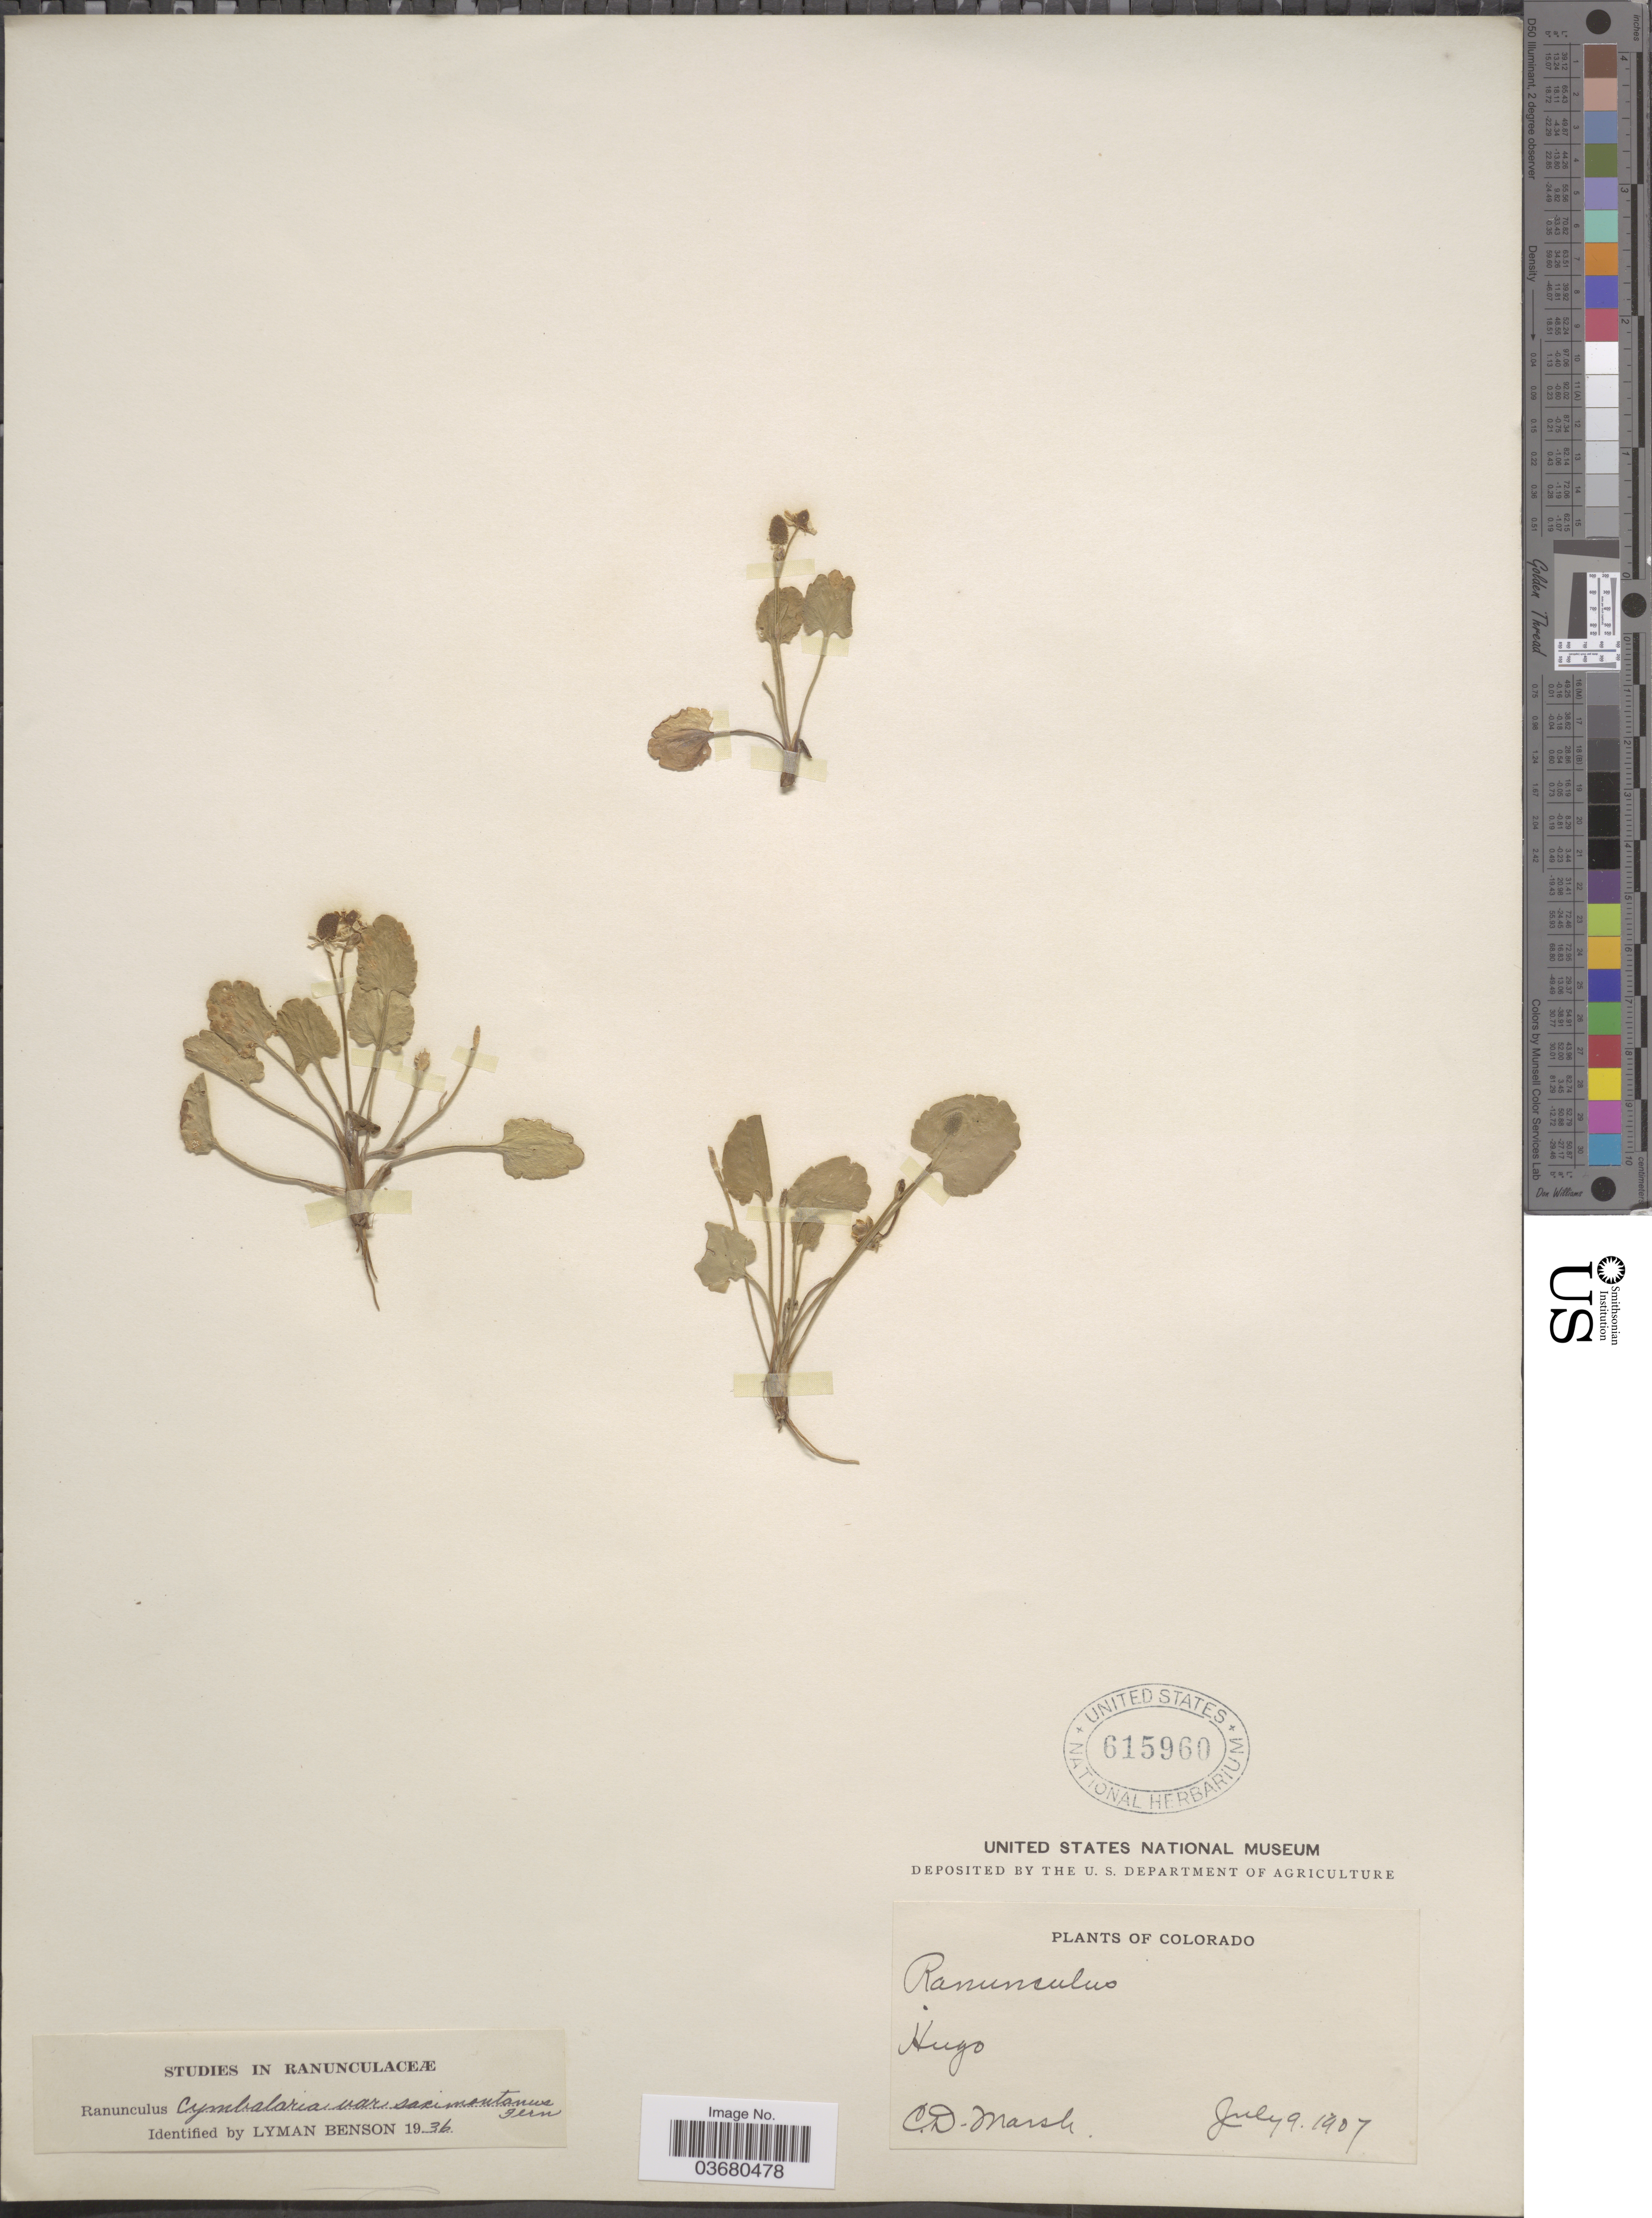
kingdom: Plantae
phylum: Tracheophyta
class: Magnoliopsida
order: Ranunculales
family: Ranunculaceae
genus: Halerpestes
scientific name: Halerpestes cymbalaria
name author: (Pursh) Greene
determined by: Strong, M. T., (US), Smithsonian Institution - National Museum of Natural History (UNITED STATES)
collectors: C. D. Marsh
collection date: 1907-07-09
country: United States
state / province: Colorado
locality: Hugo.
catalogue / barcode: US 615960